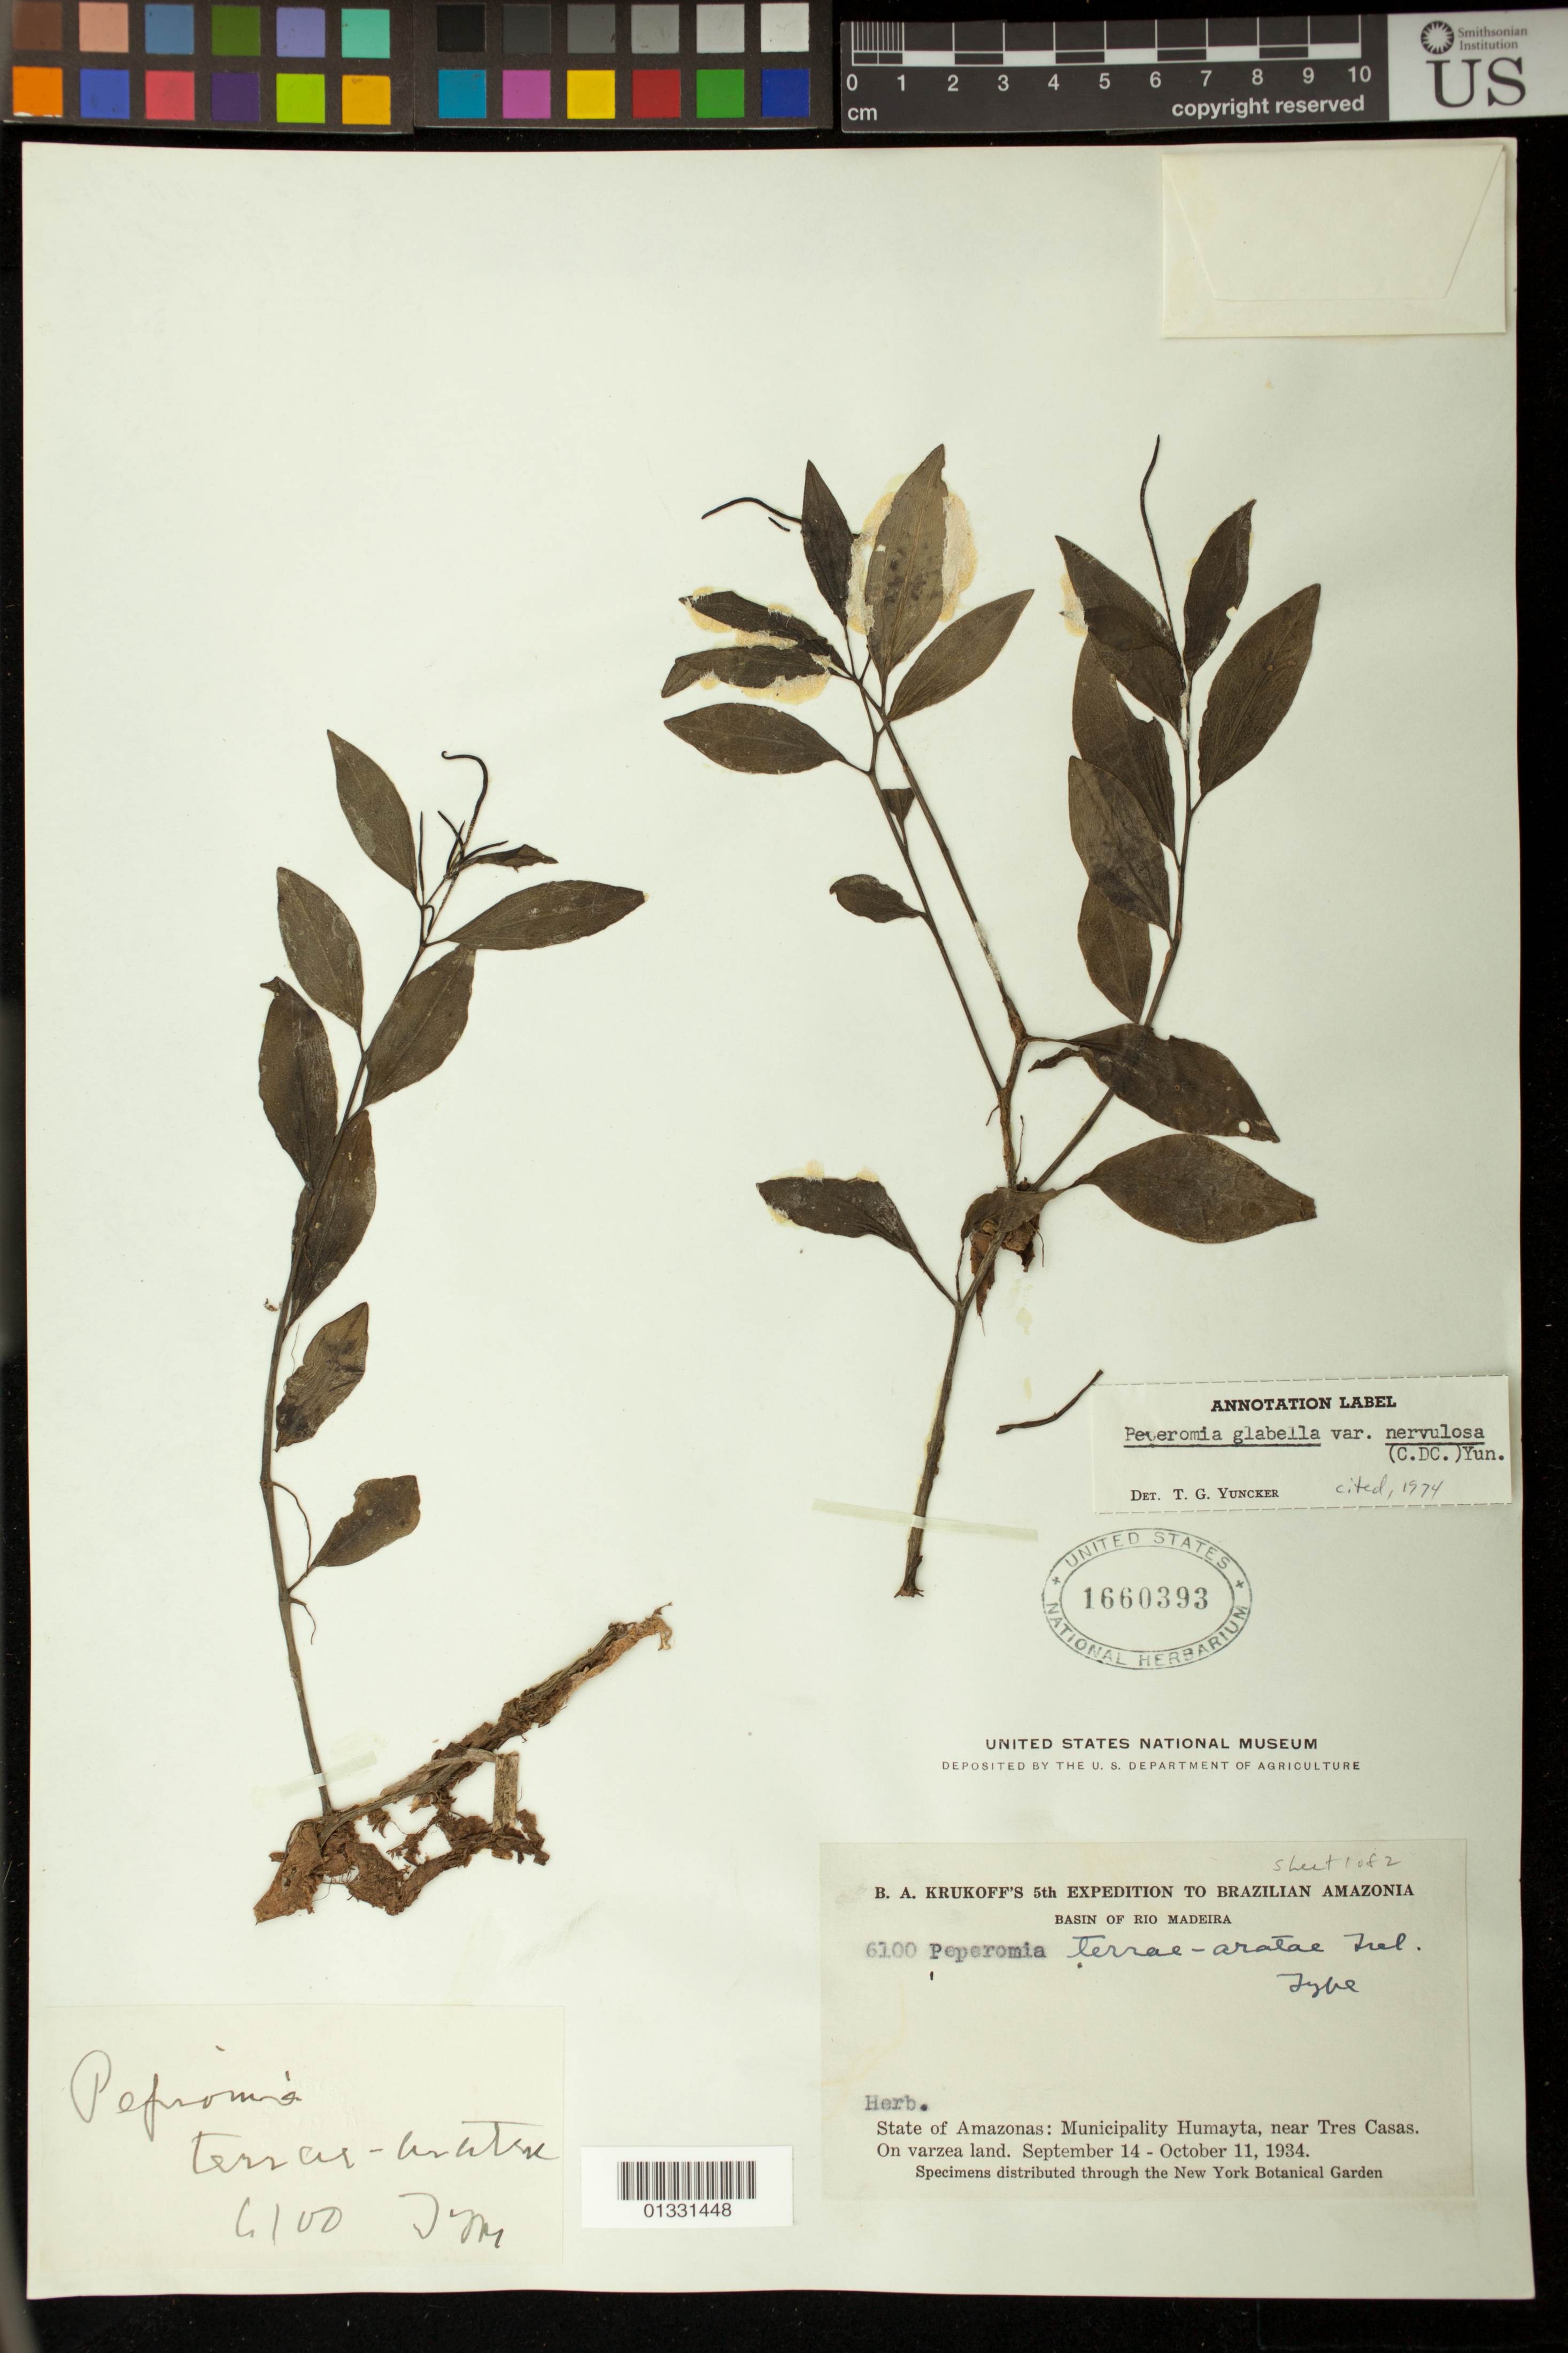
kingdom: Plantae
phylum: Tracheophyta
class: Magnoliopsida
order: Piperales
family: Piperaceae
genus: Peperomia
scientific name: Peperomia glabella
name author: (Sw.) A. Dietr.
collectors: B. A. Krukoff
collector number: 6100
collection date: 1934-09-14,1934-10-11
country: Brazil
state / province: Amazonas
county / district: Humaitá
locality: Near Tres Casas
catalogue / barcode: US 1660393